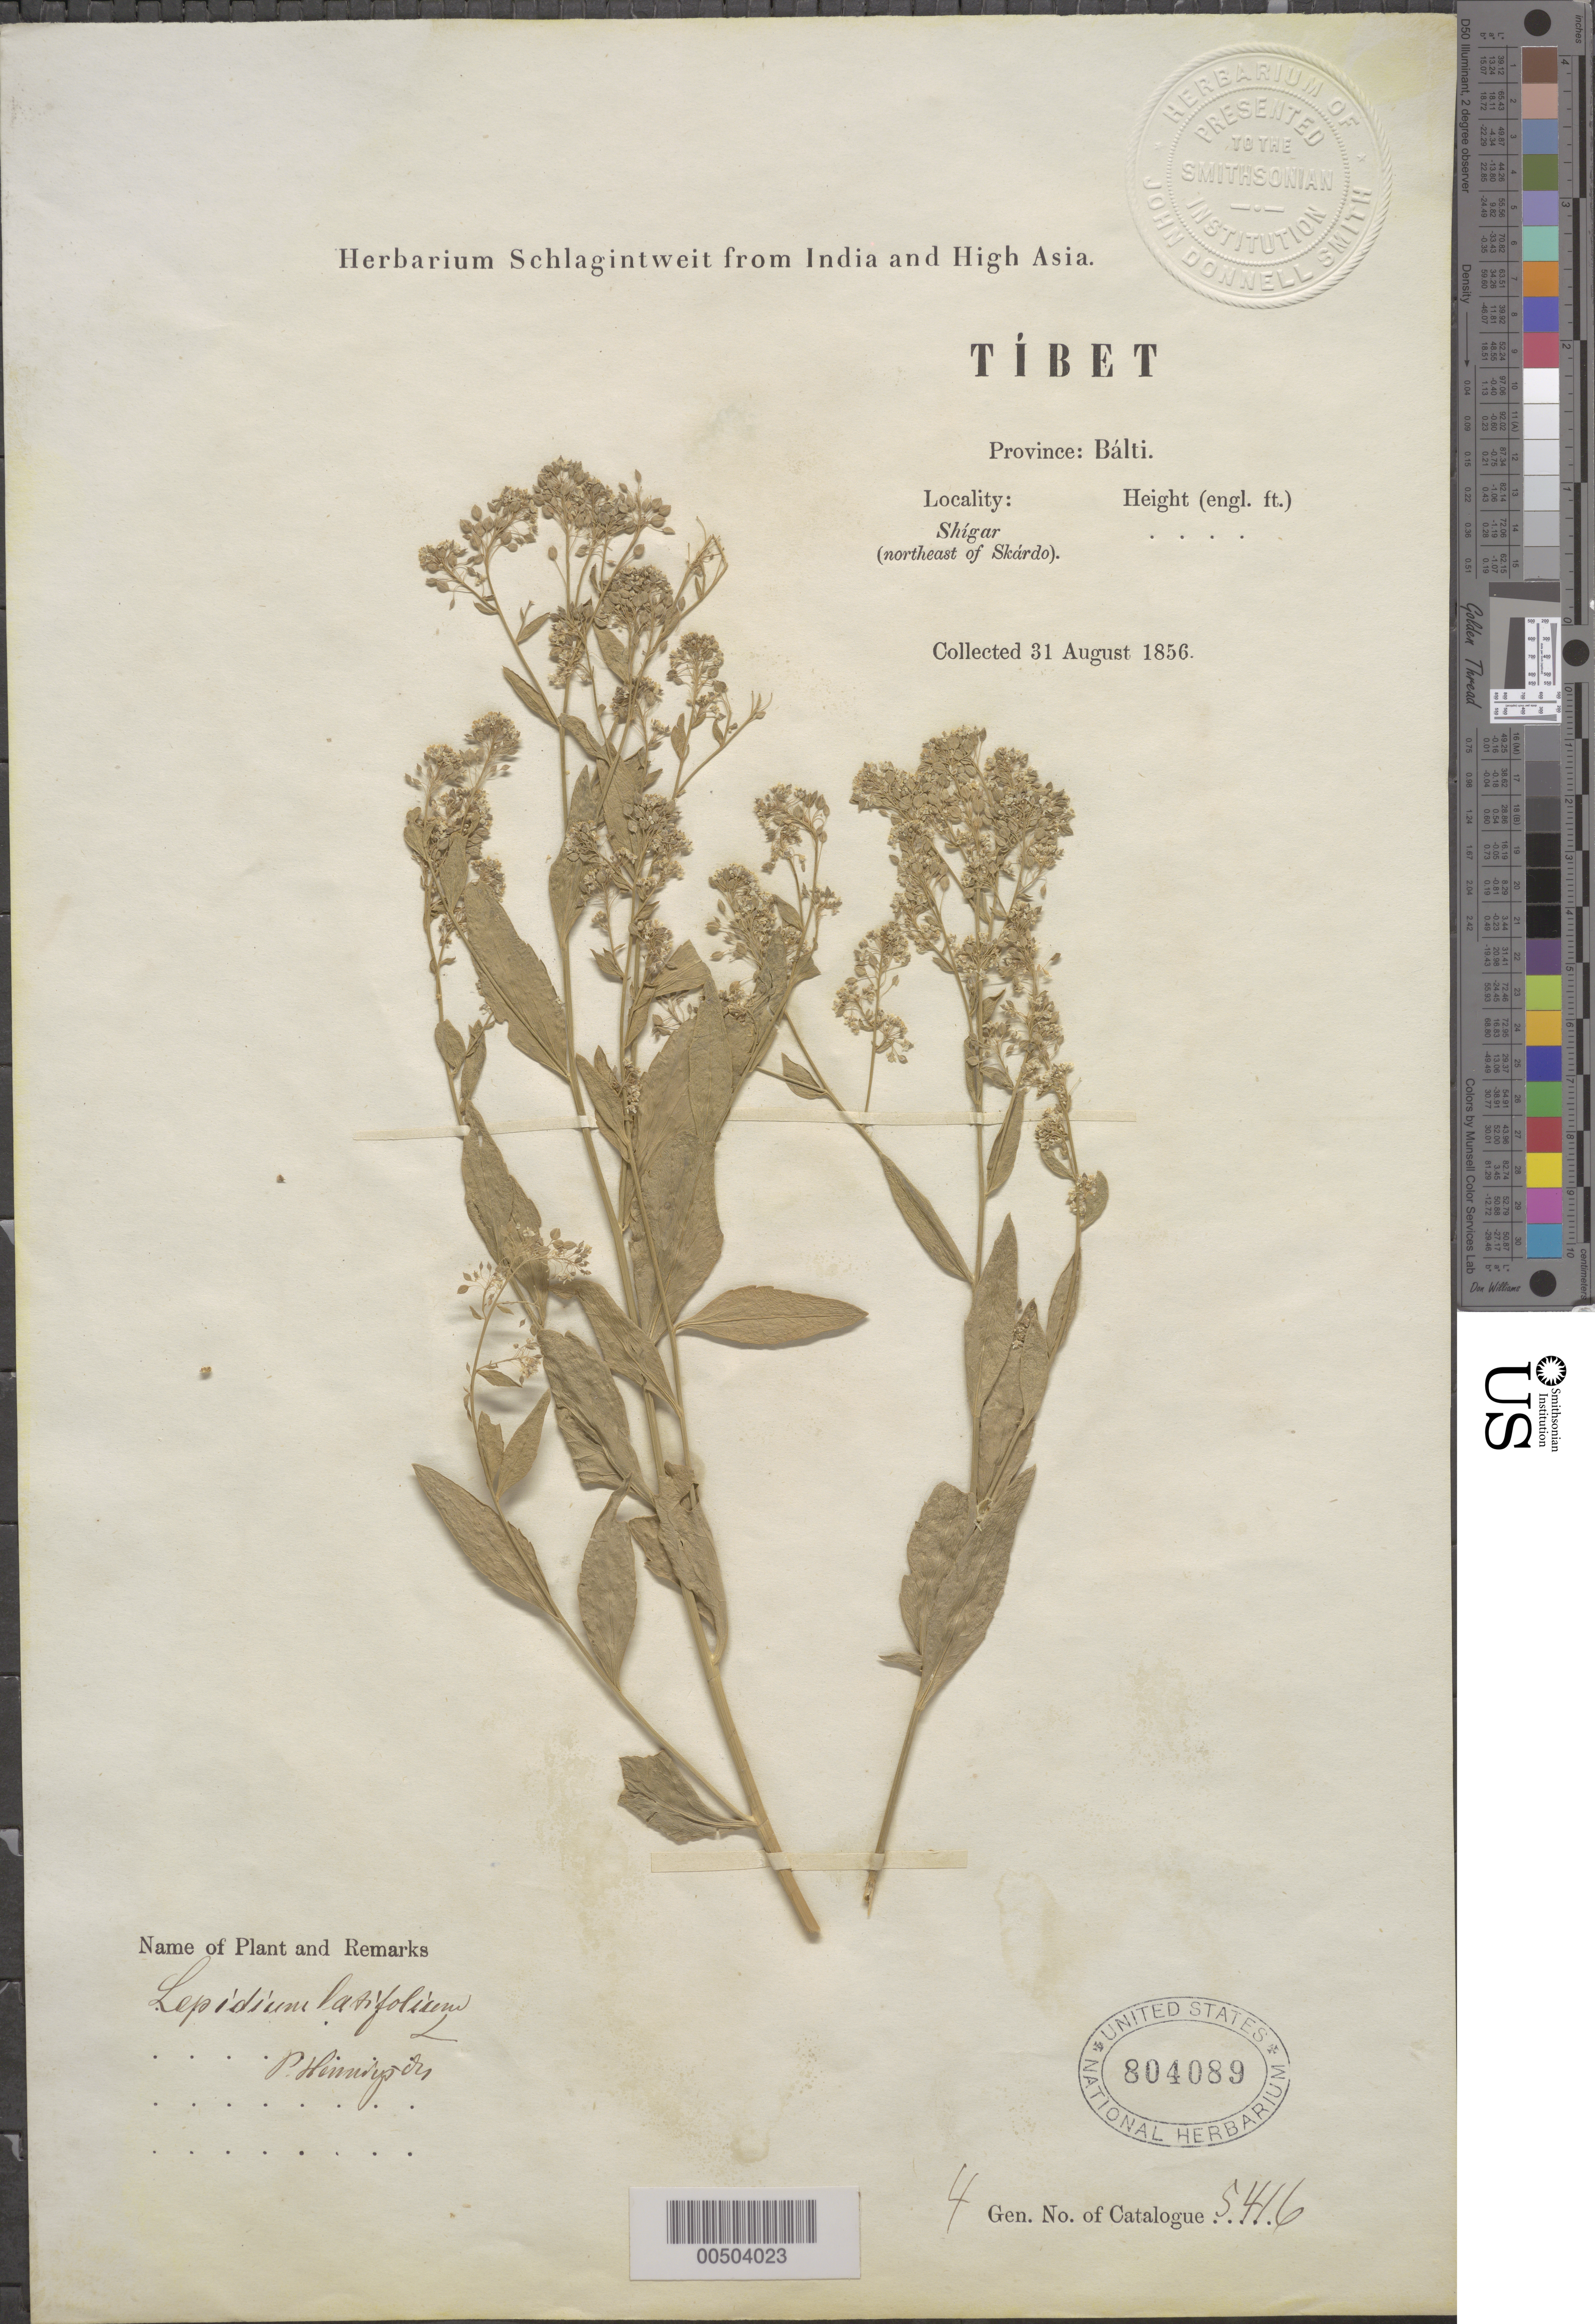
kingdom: Plantae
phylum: Tracheophyta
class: Magnoliopsida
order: Brassicales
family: Brassicaceae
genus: Lepidium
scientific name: Lepidium latifolium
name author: L.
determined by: Henniup, P.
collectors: Herbarium Schlagintweit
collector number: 4 Gen. No. of Cata. 5416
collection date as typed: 31 Aug 1856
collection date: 1856-08-31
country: Pakistan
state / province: Gilgit-Baltistan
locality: Tibet. Shigar, Balti District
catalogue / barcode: US 804089